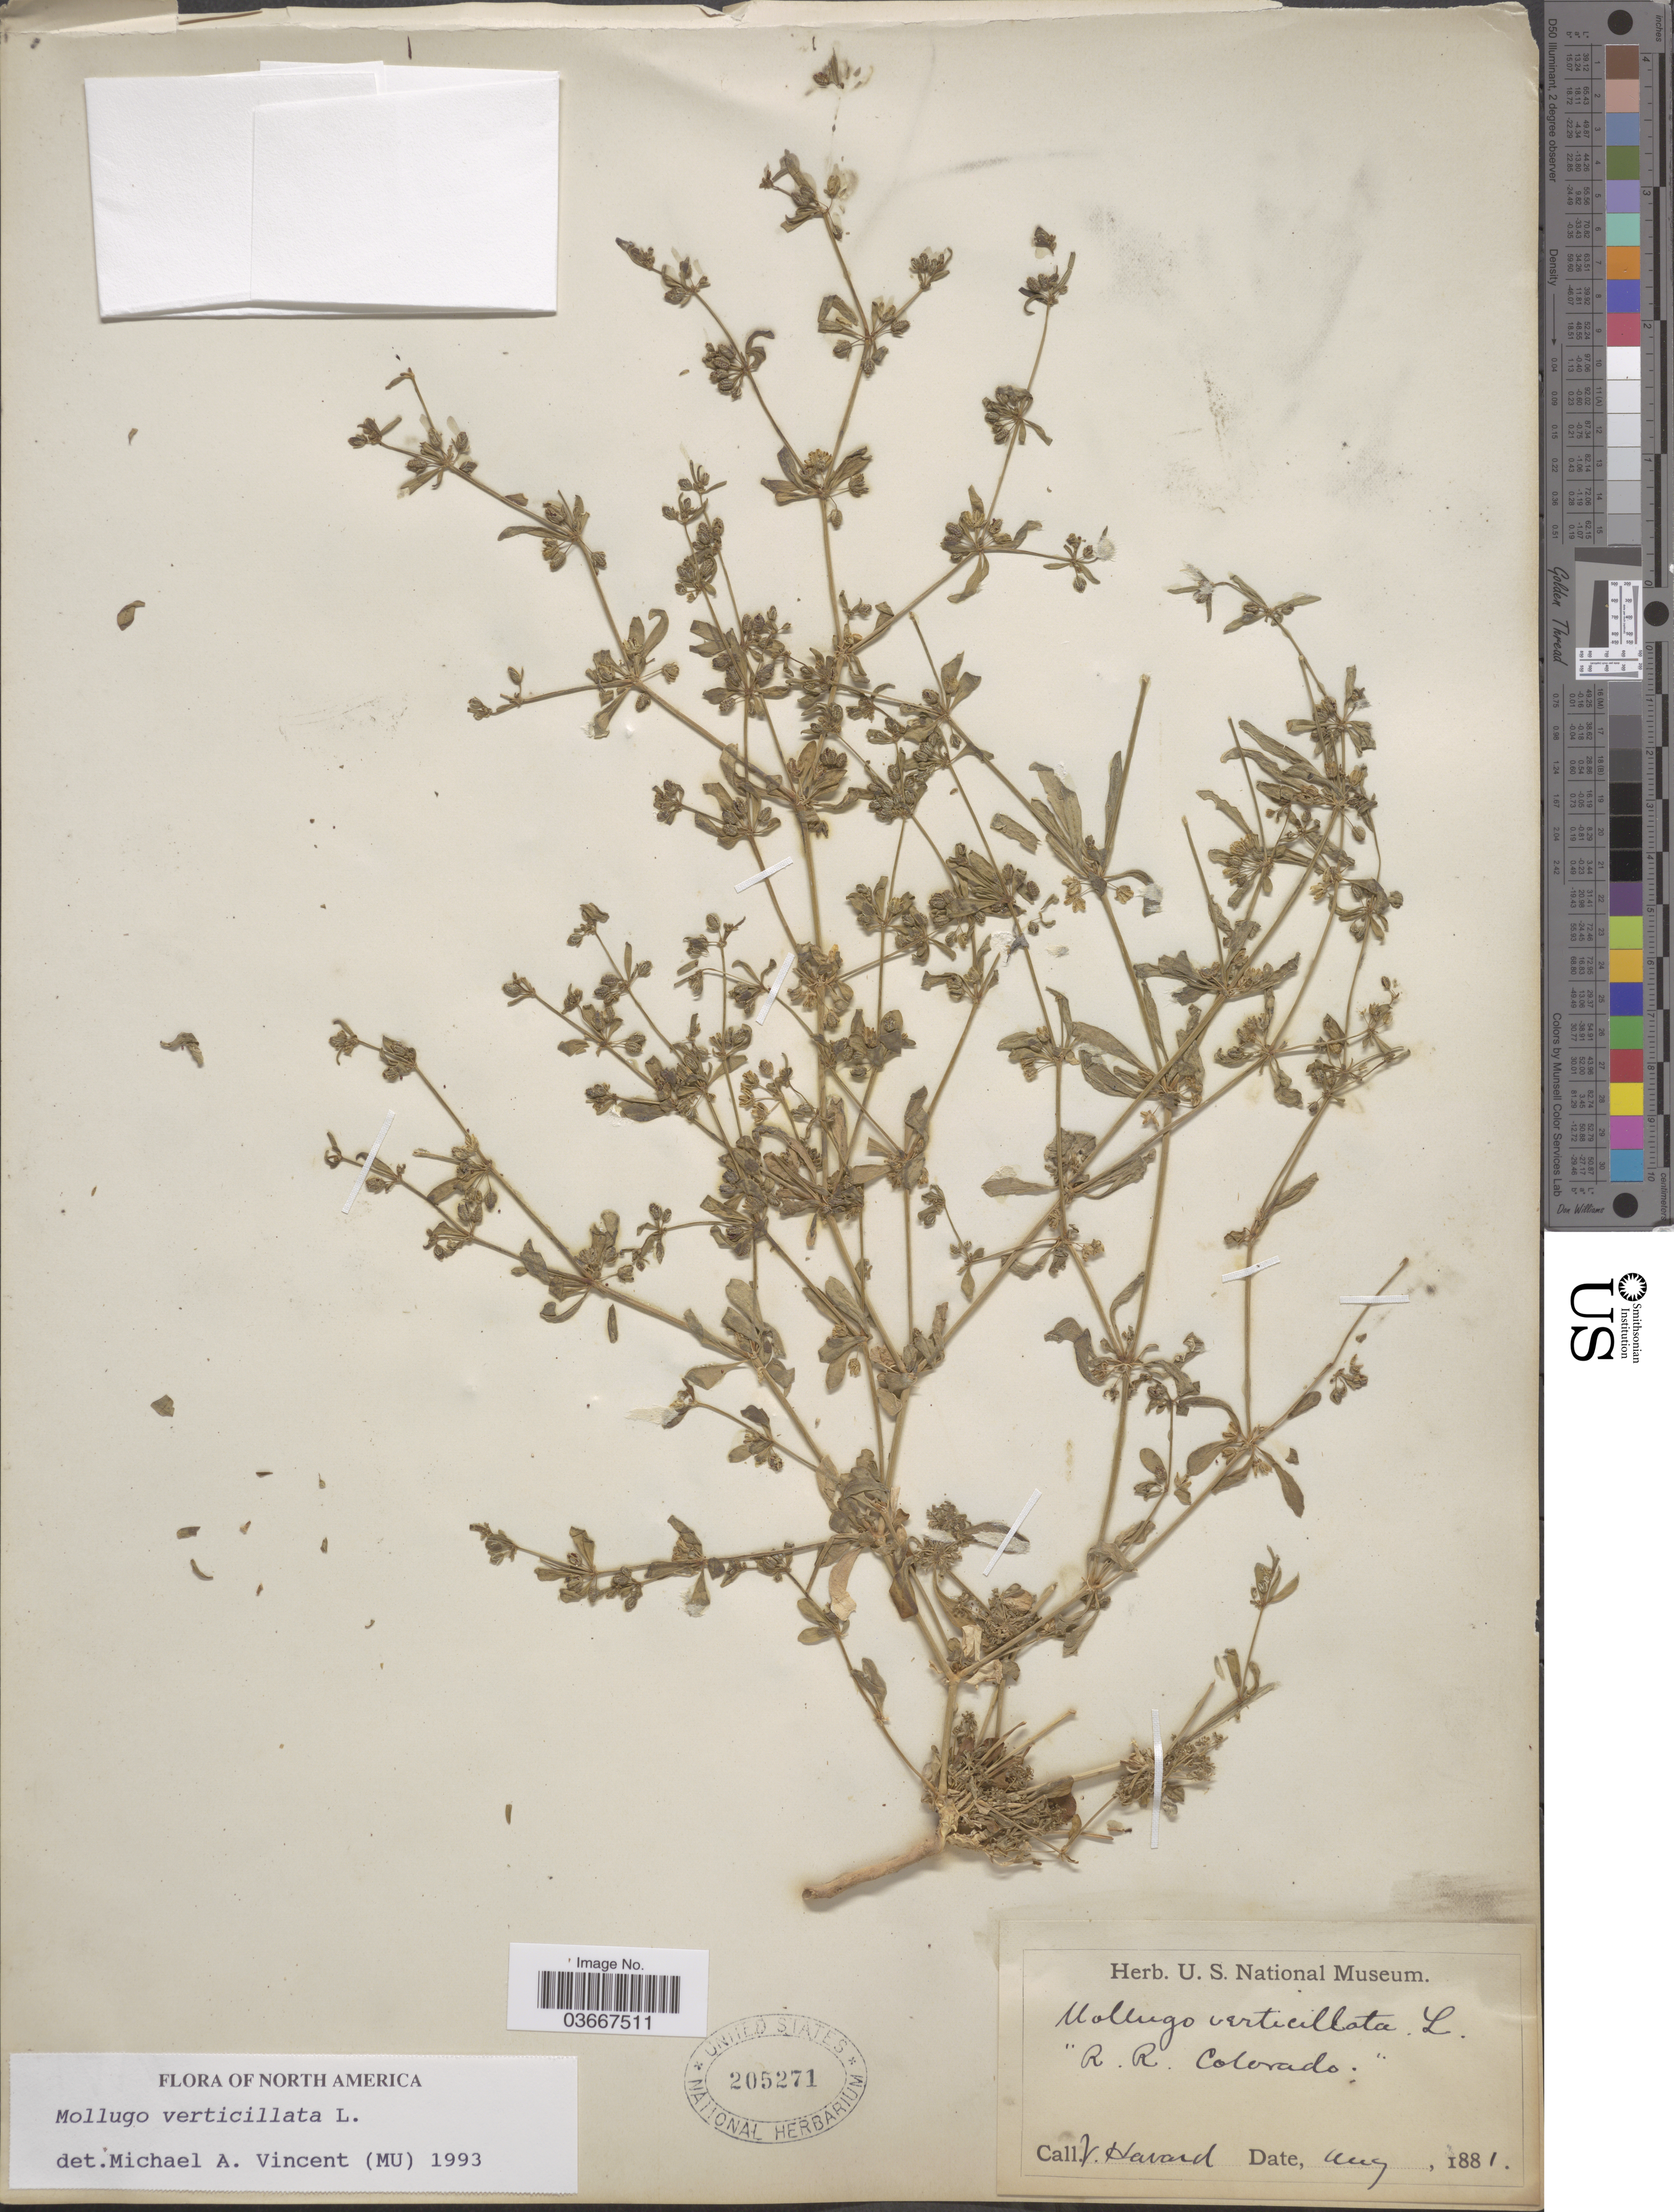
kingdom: Plantae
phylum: Tracheophyta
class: Magnoliopsida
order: Caryophyllales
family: Molluginaceae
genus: Mollugo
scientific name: Mollugo verticillata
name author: L.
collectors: V. Havard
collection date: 1881-08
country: United States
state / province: Colorado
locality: R. R. Colorado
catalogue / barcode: US 205271